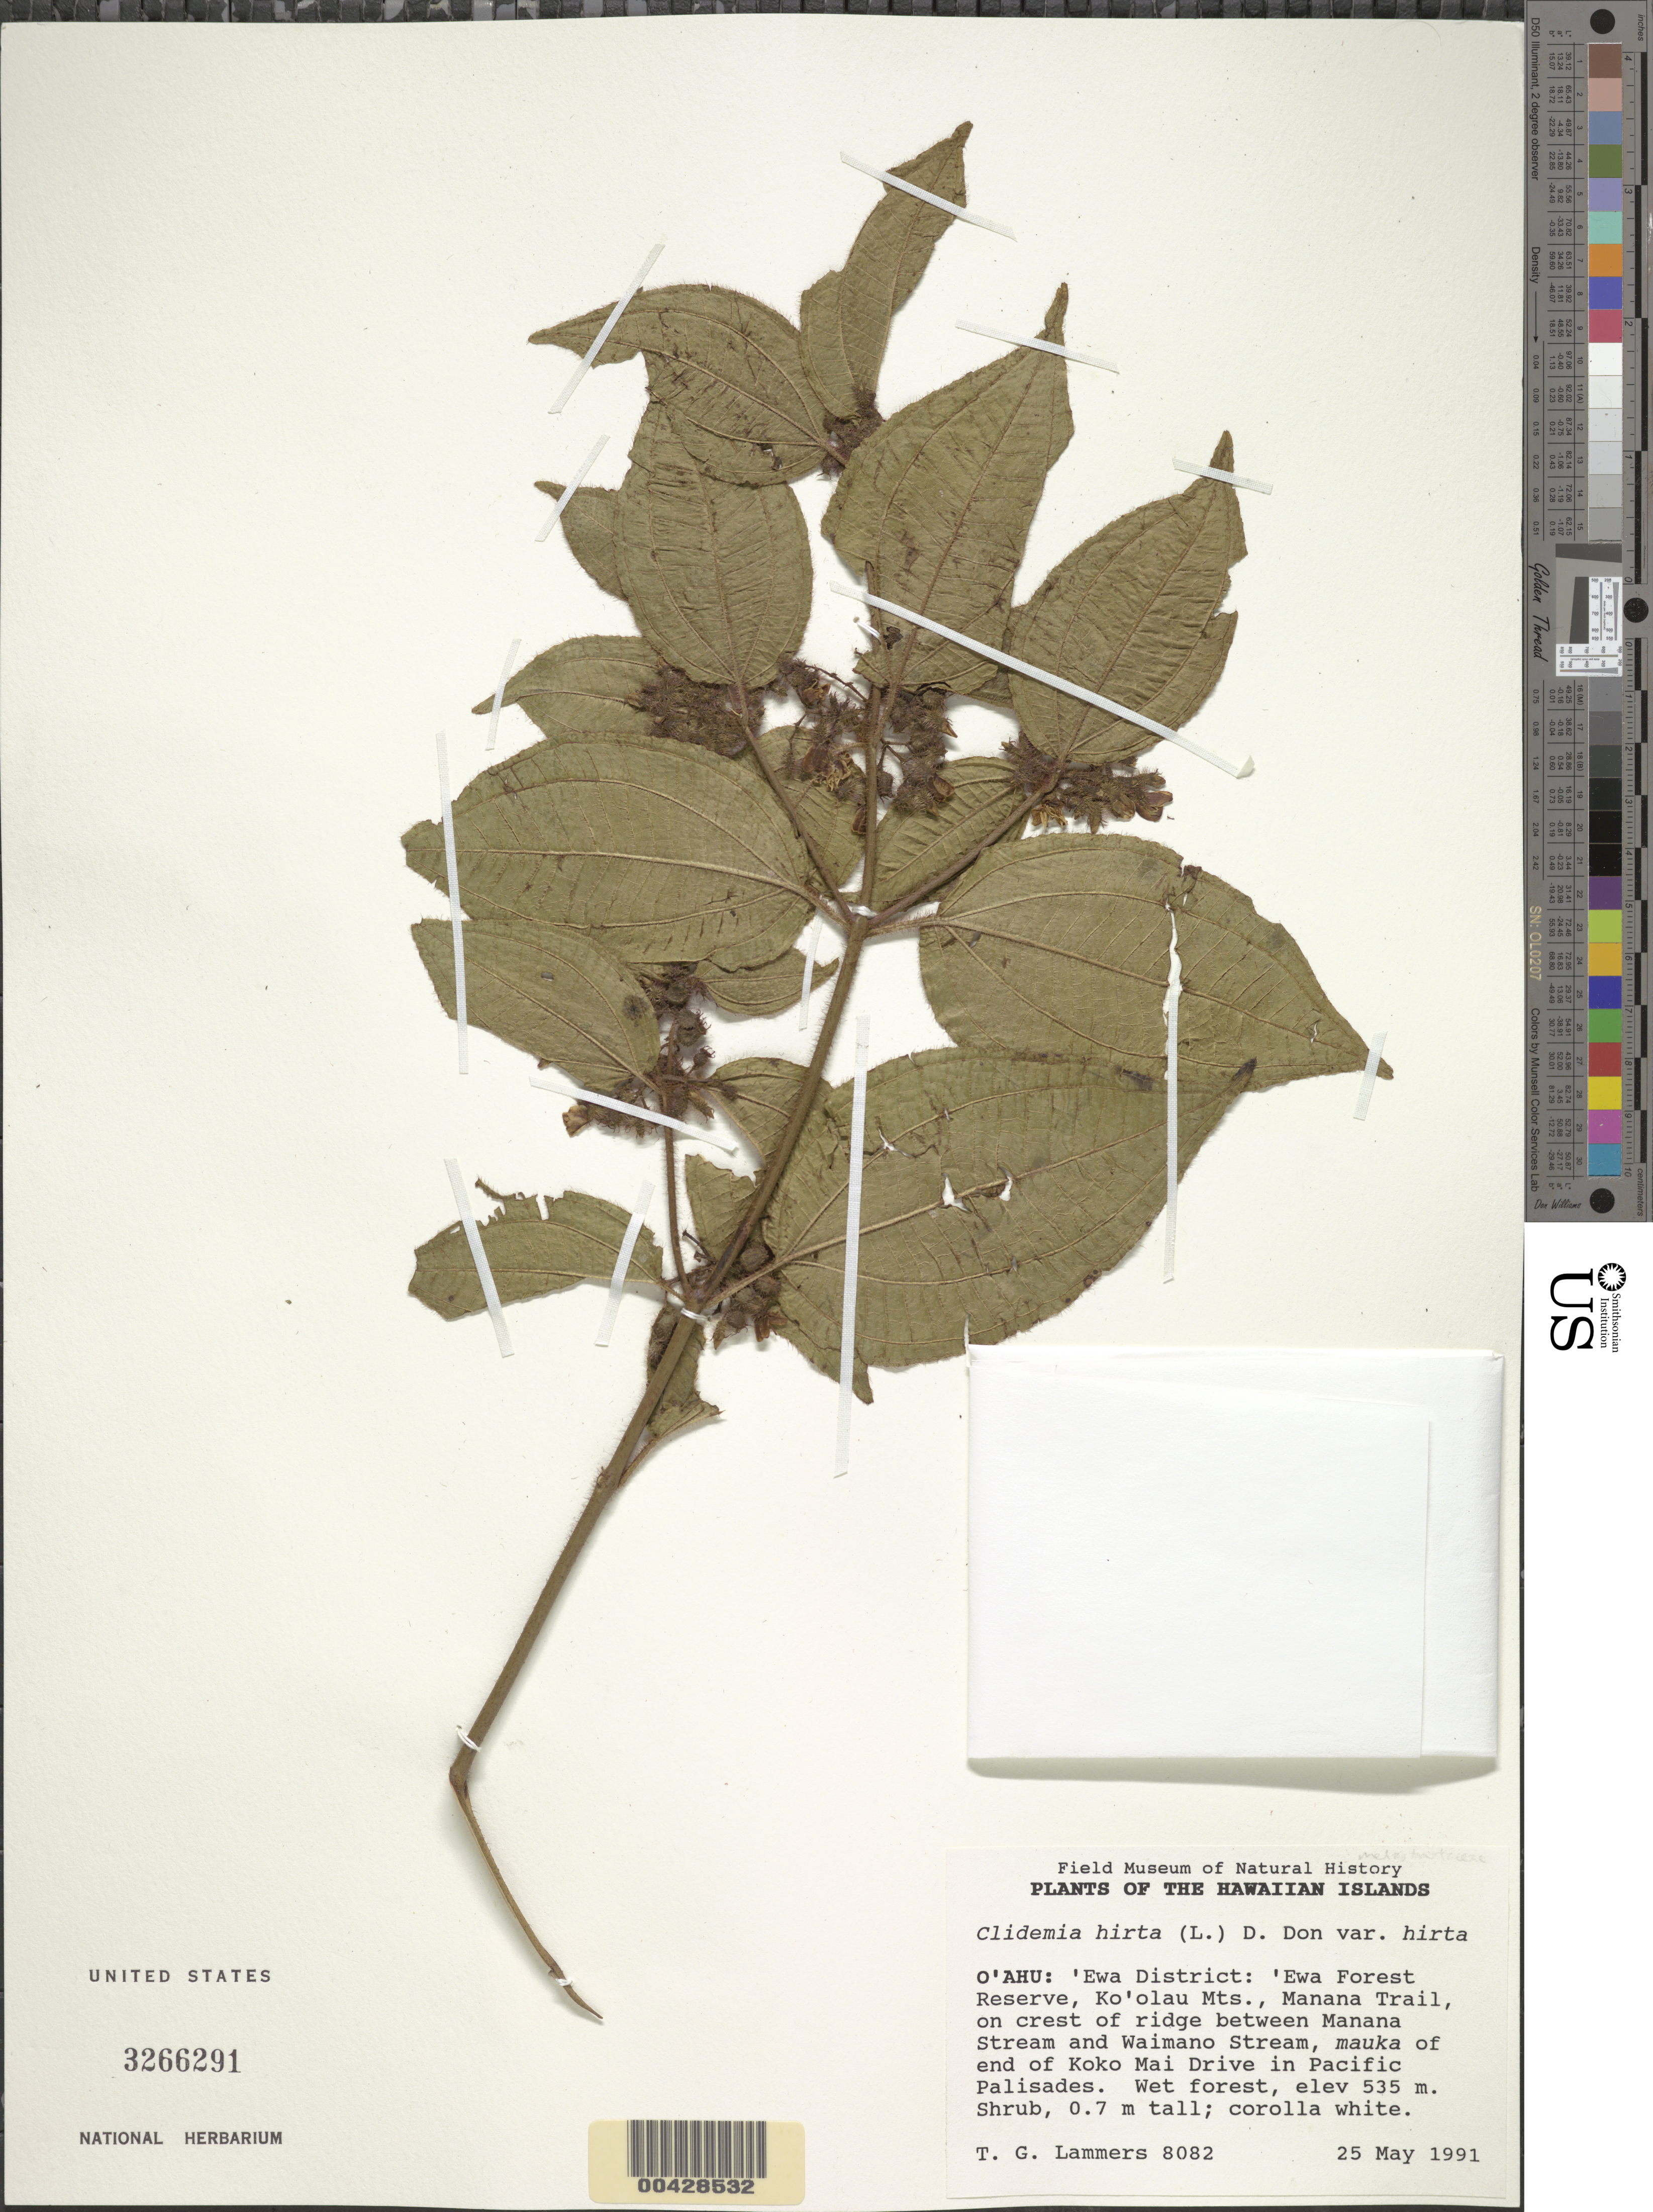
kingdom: Plantae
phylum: Tracheophyta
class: Magnoliopsida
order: Myrtales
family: Melastomataceae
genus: Miconia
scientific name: Miconia crenata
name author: (Vahl) Michelang.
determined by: Wagner, W. L., (BOT), Smithsonian Institution - National Museum of Natural History (UNITED STATES)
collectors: T. G. Lammers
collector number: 8082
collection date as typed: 25 May 1991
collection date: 1991-05-25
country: United States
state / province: Hawaii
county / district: Honolulu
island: Oahu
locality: Ewa Dist: Ewa Frst Rsrv, Koolau Mts, Manana Trl, on crest of ridge betw. Manana & Waimano Strms., mauka of end Koko Mai Dr. ...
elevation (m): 535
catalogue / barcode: US 3266291